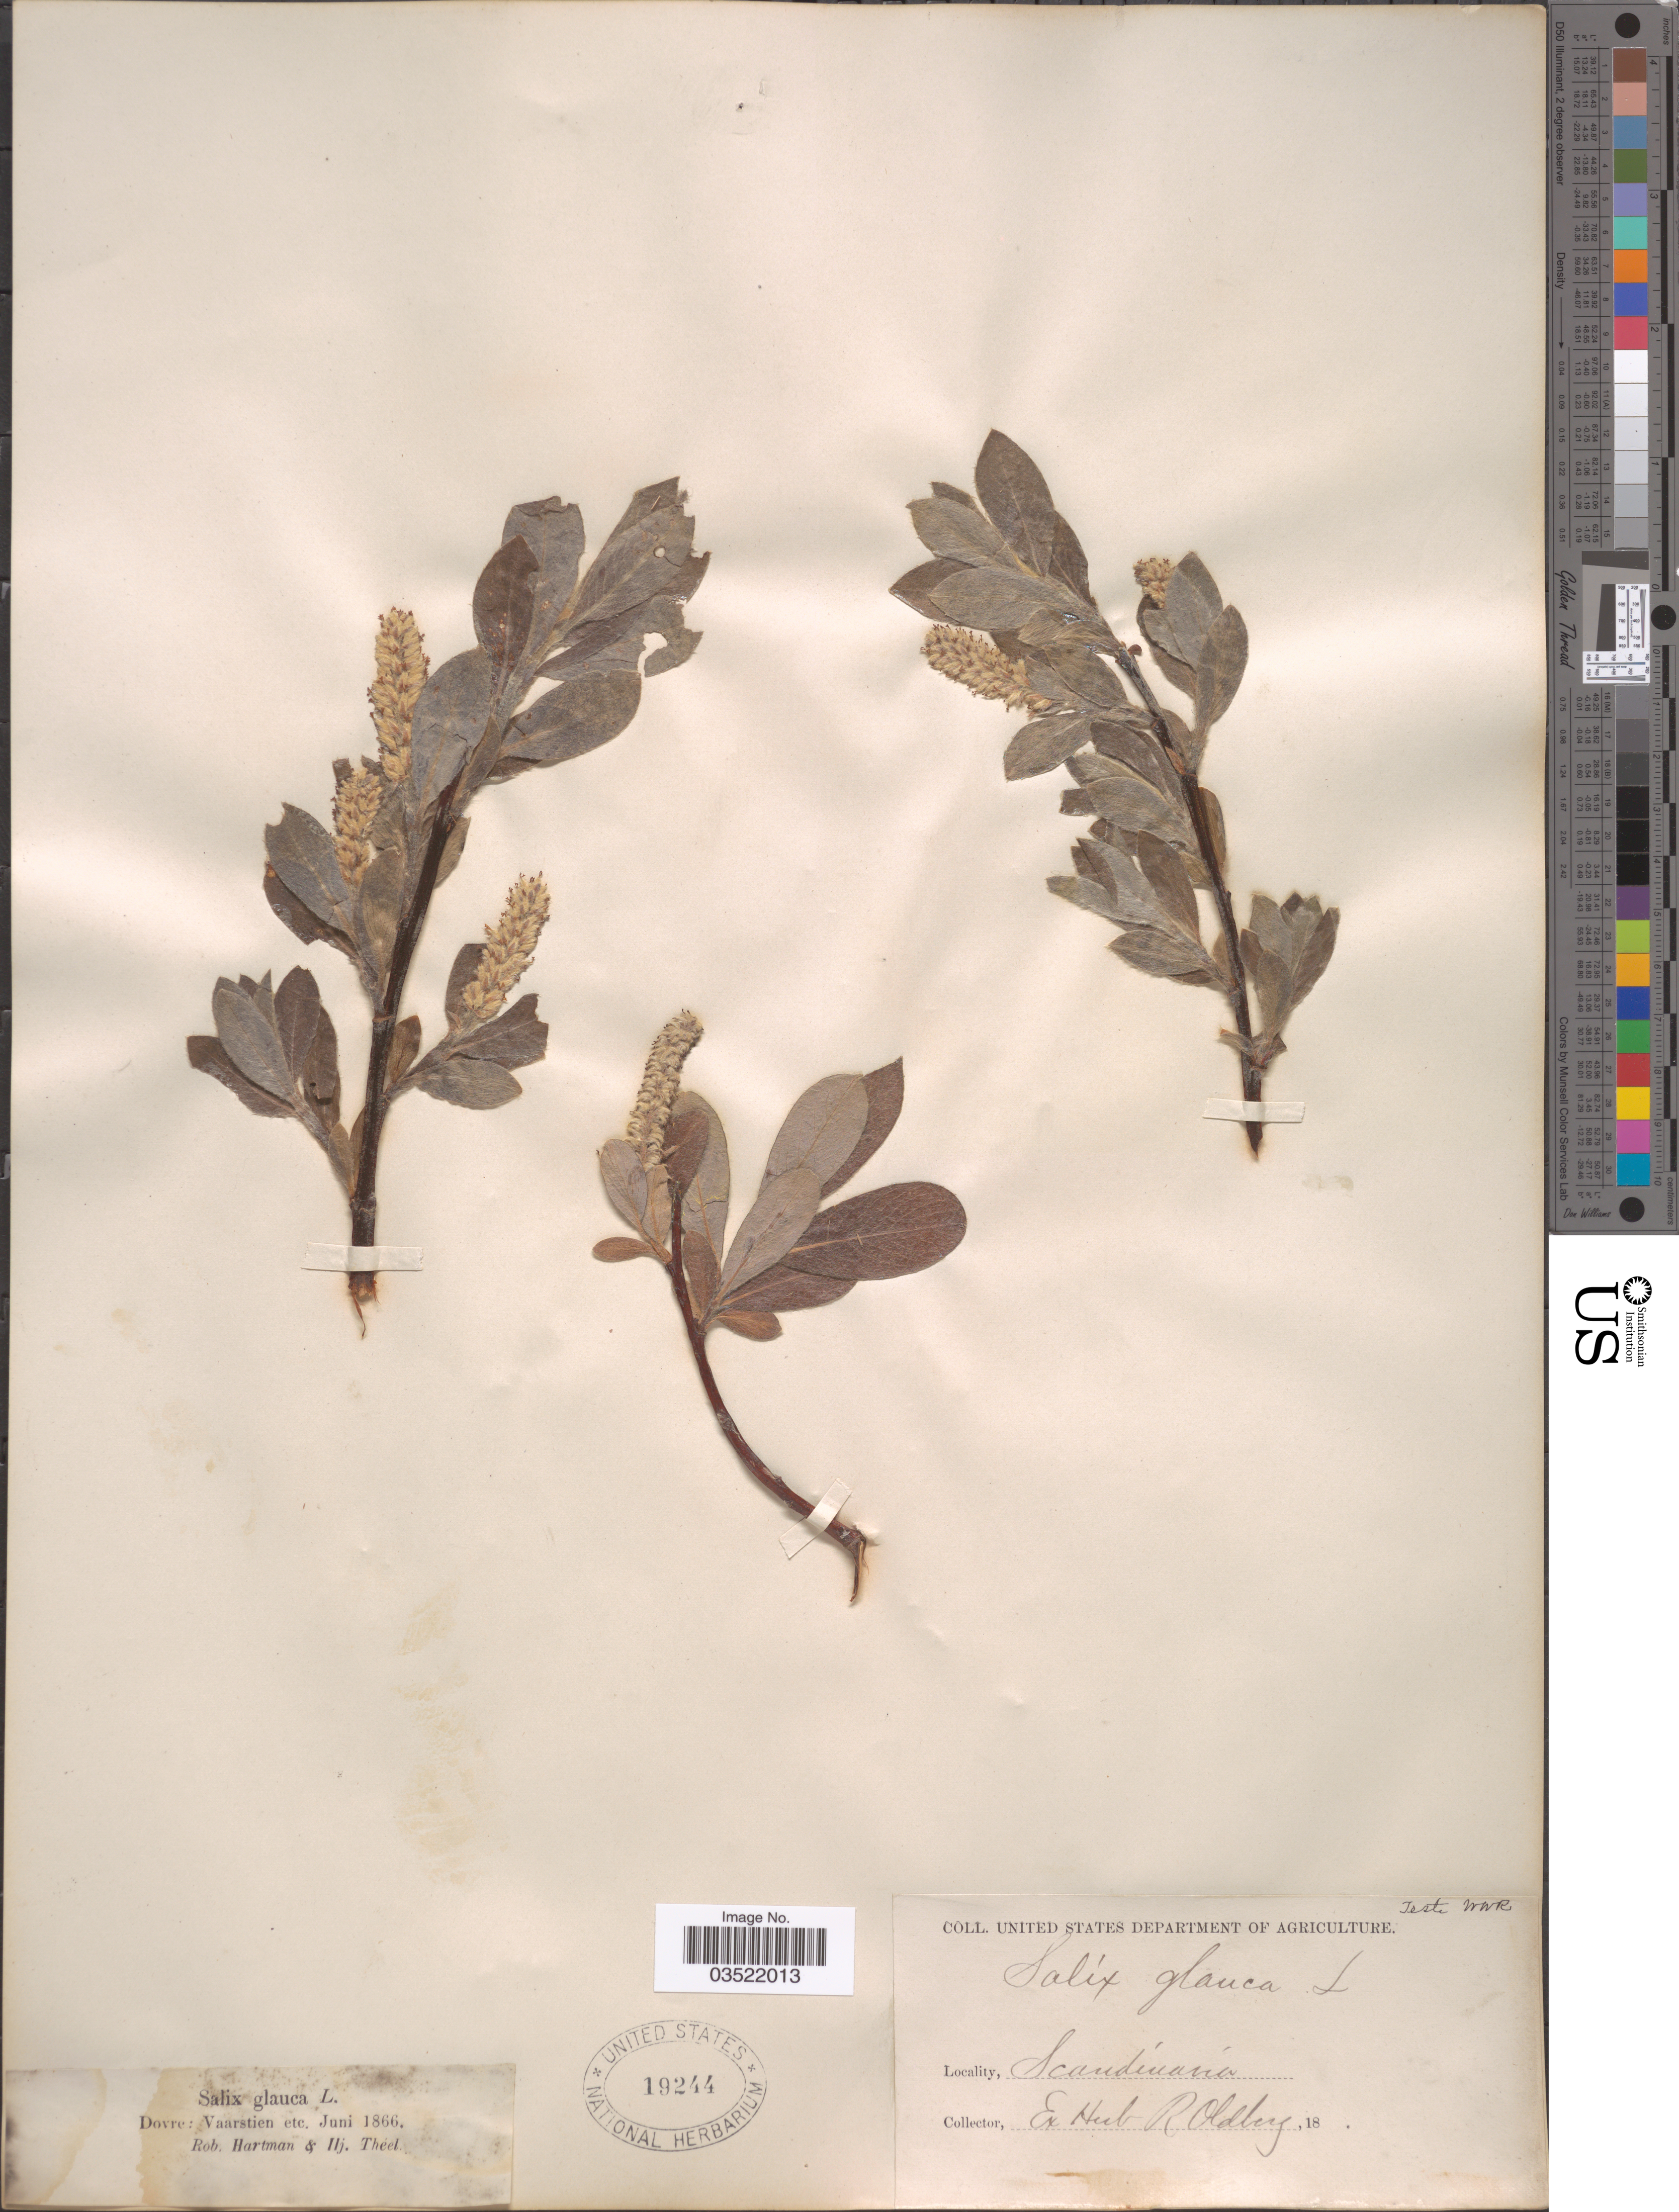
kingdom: Plantae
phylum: Tracheophyta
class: Magnoliopsida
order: Malpighiales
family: Salicaceae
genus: Salix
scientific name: Salix glauca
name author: L.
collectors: R. W. Hartman & H. Théel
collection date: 1866-06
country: Norway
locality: Scandinavia. Dovre: Vaarstien etc.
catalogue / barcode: US 19244